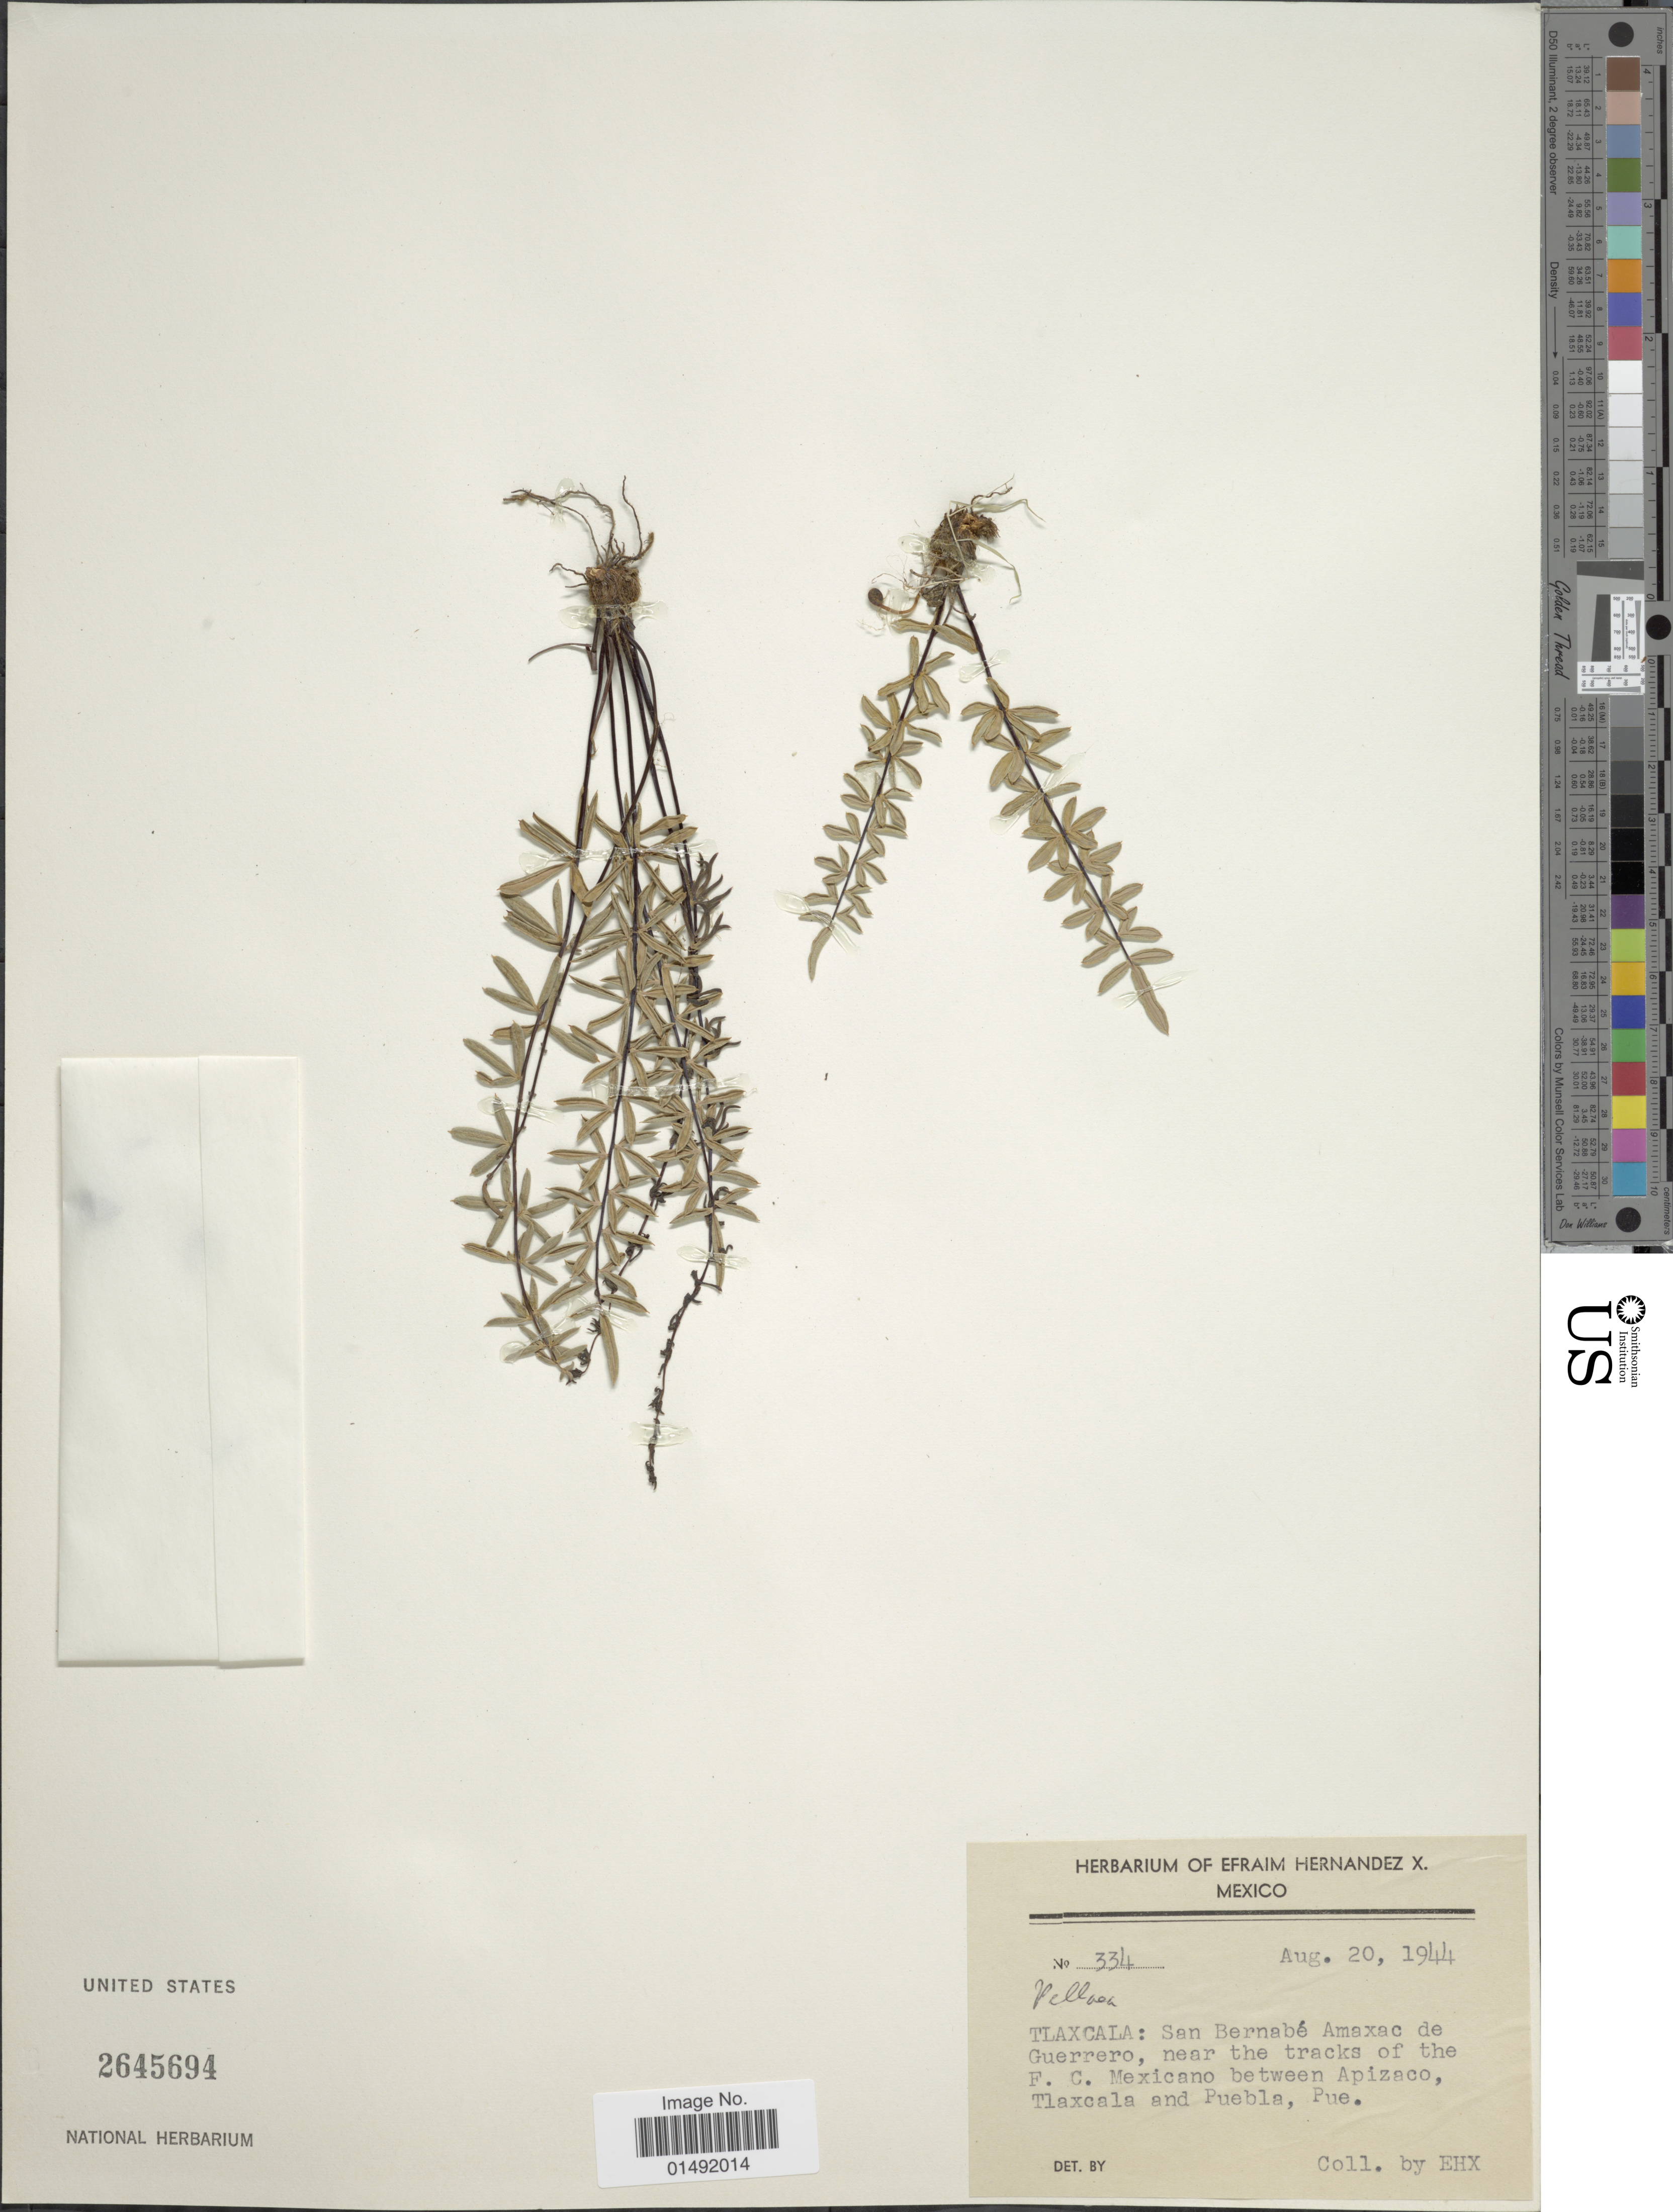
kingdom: Plantae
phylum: Tracheophyta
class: Polypodiopsida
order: Polypodiales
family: Pteridaceae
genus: Pellaea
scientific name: Pellaea ternifolia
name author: (Cav.) Link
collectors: E. Hernandez X.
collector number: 334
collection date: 1944-08-20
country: Mexico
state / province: Puebla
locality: Tlaxcala: San Bernabé Amaxac de Guerrero, near the tracks of the F. C. Mexico between Apizaco, Tlaxcala and Puebla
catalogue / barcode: US 2645694